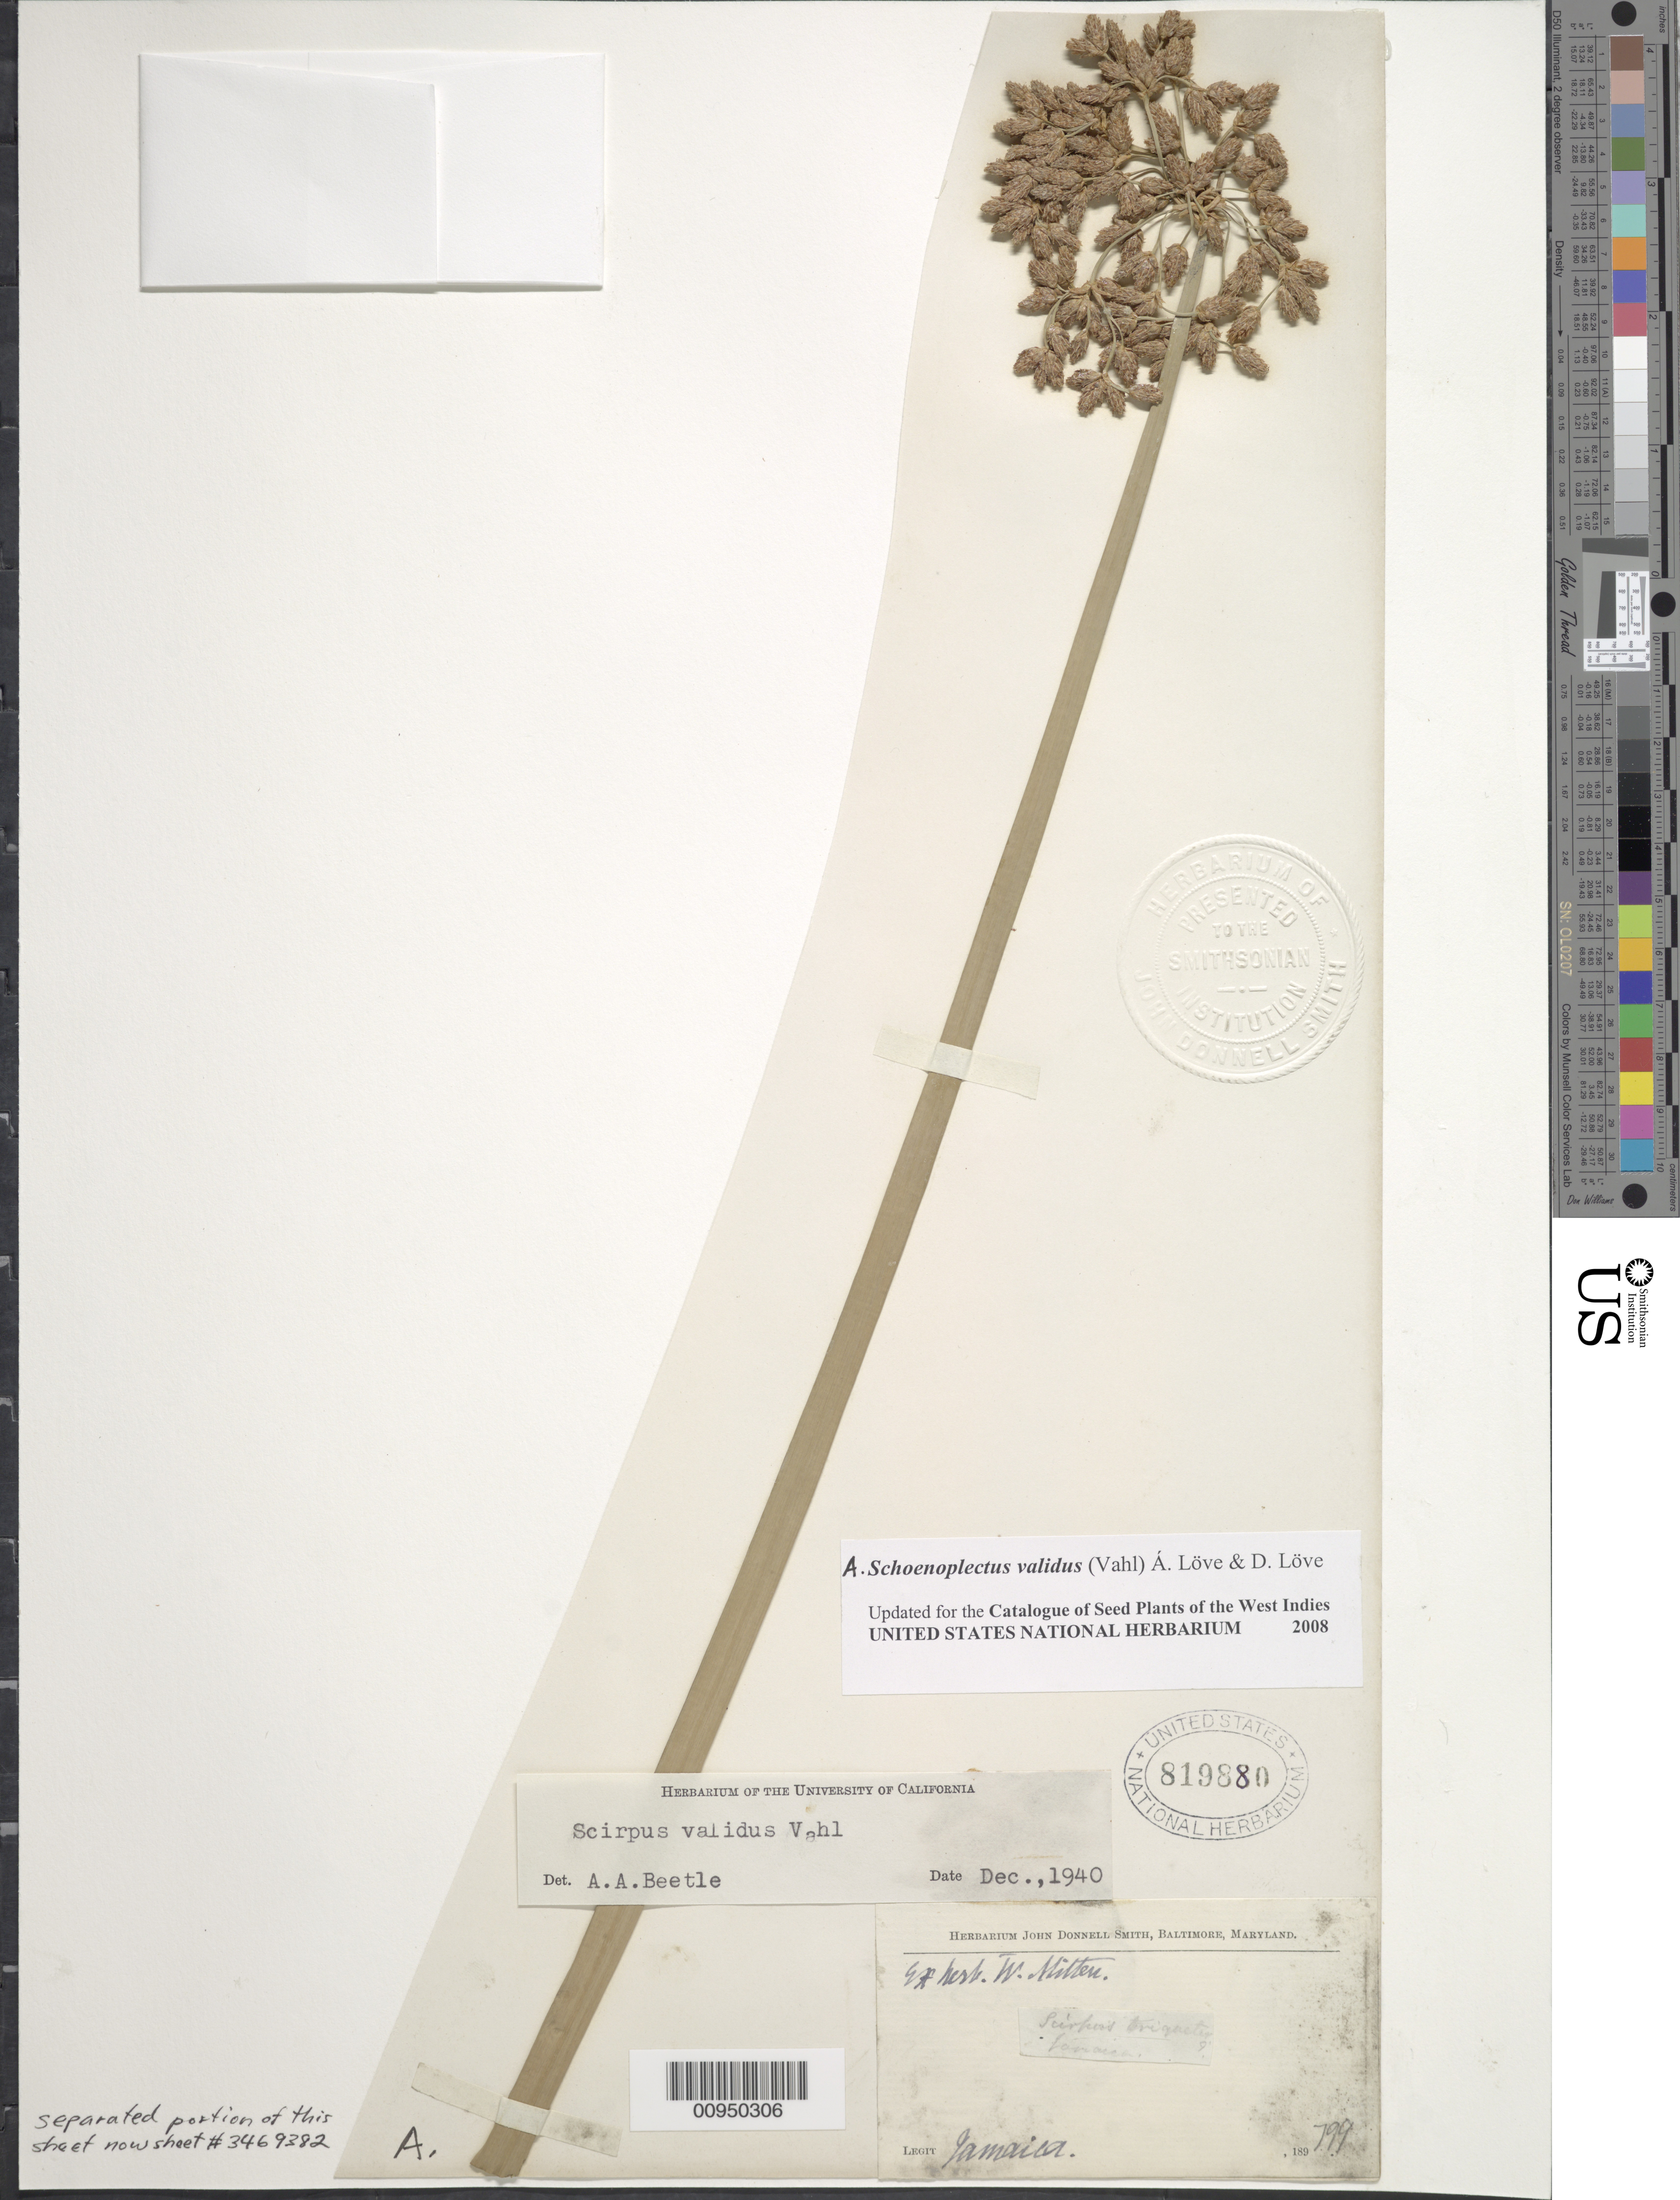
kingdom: Plantae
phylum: Tracheophyta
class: Liliopsida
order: Poales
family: Cyperaceae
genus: Schoenoplectus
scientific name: Schoenoplectus validus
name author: (Vahl) Á. Löve & D. Löve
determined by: Strong, M. T., (US), Smithsonian Institution - National Museum of Natural History (UNITED STATES)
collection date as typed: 1890 to -- --- 1899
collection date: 1890/1899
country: Jamaica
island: Jamaica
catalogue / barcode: US 819880